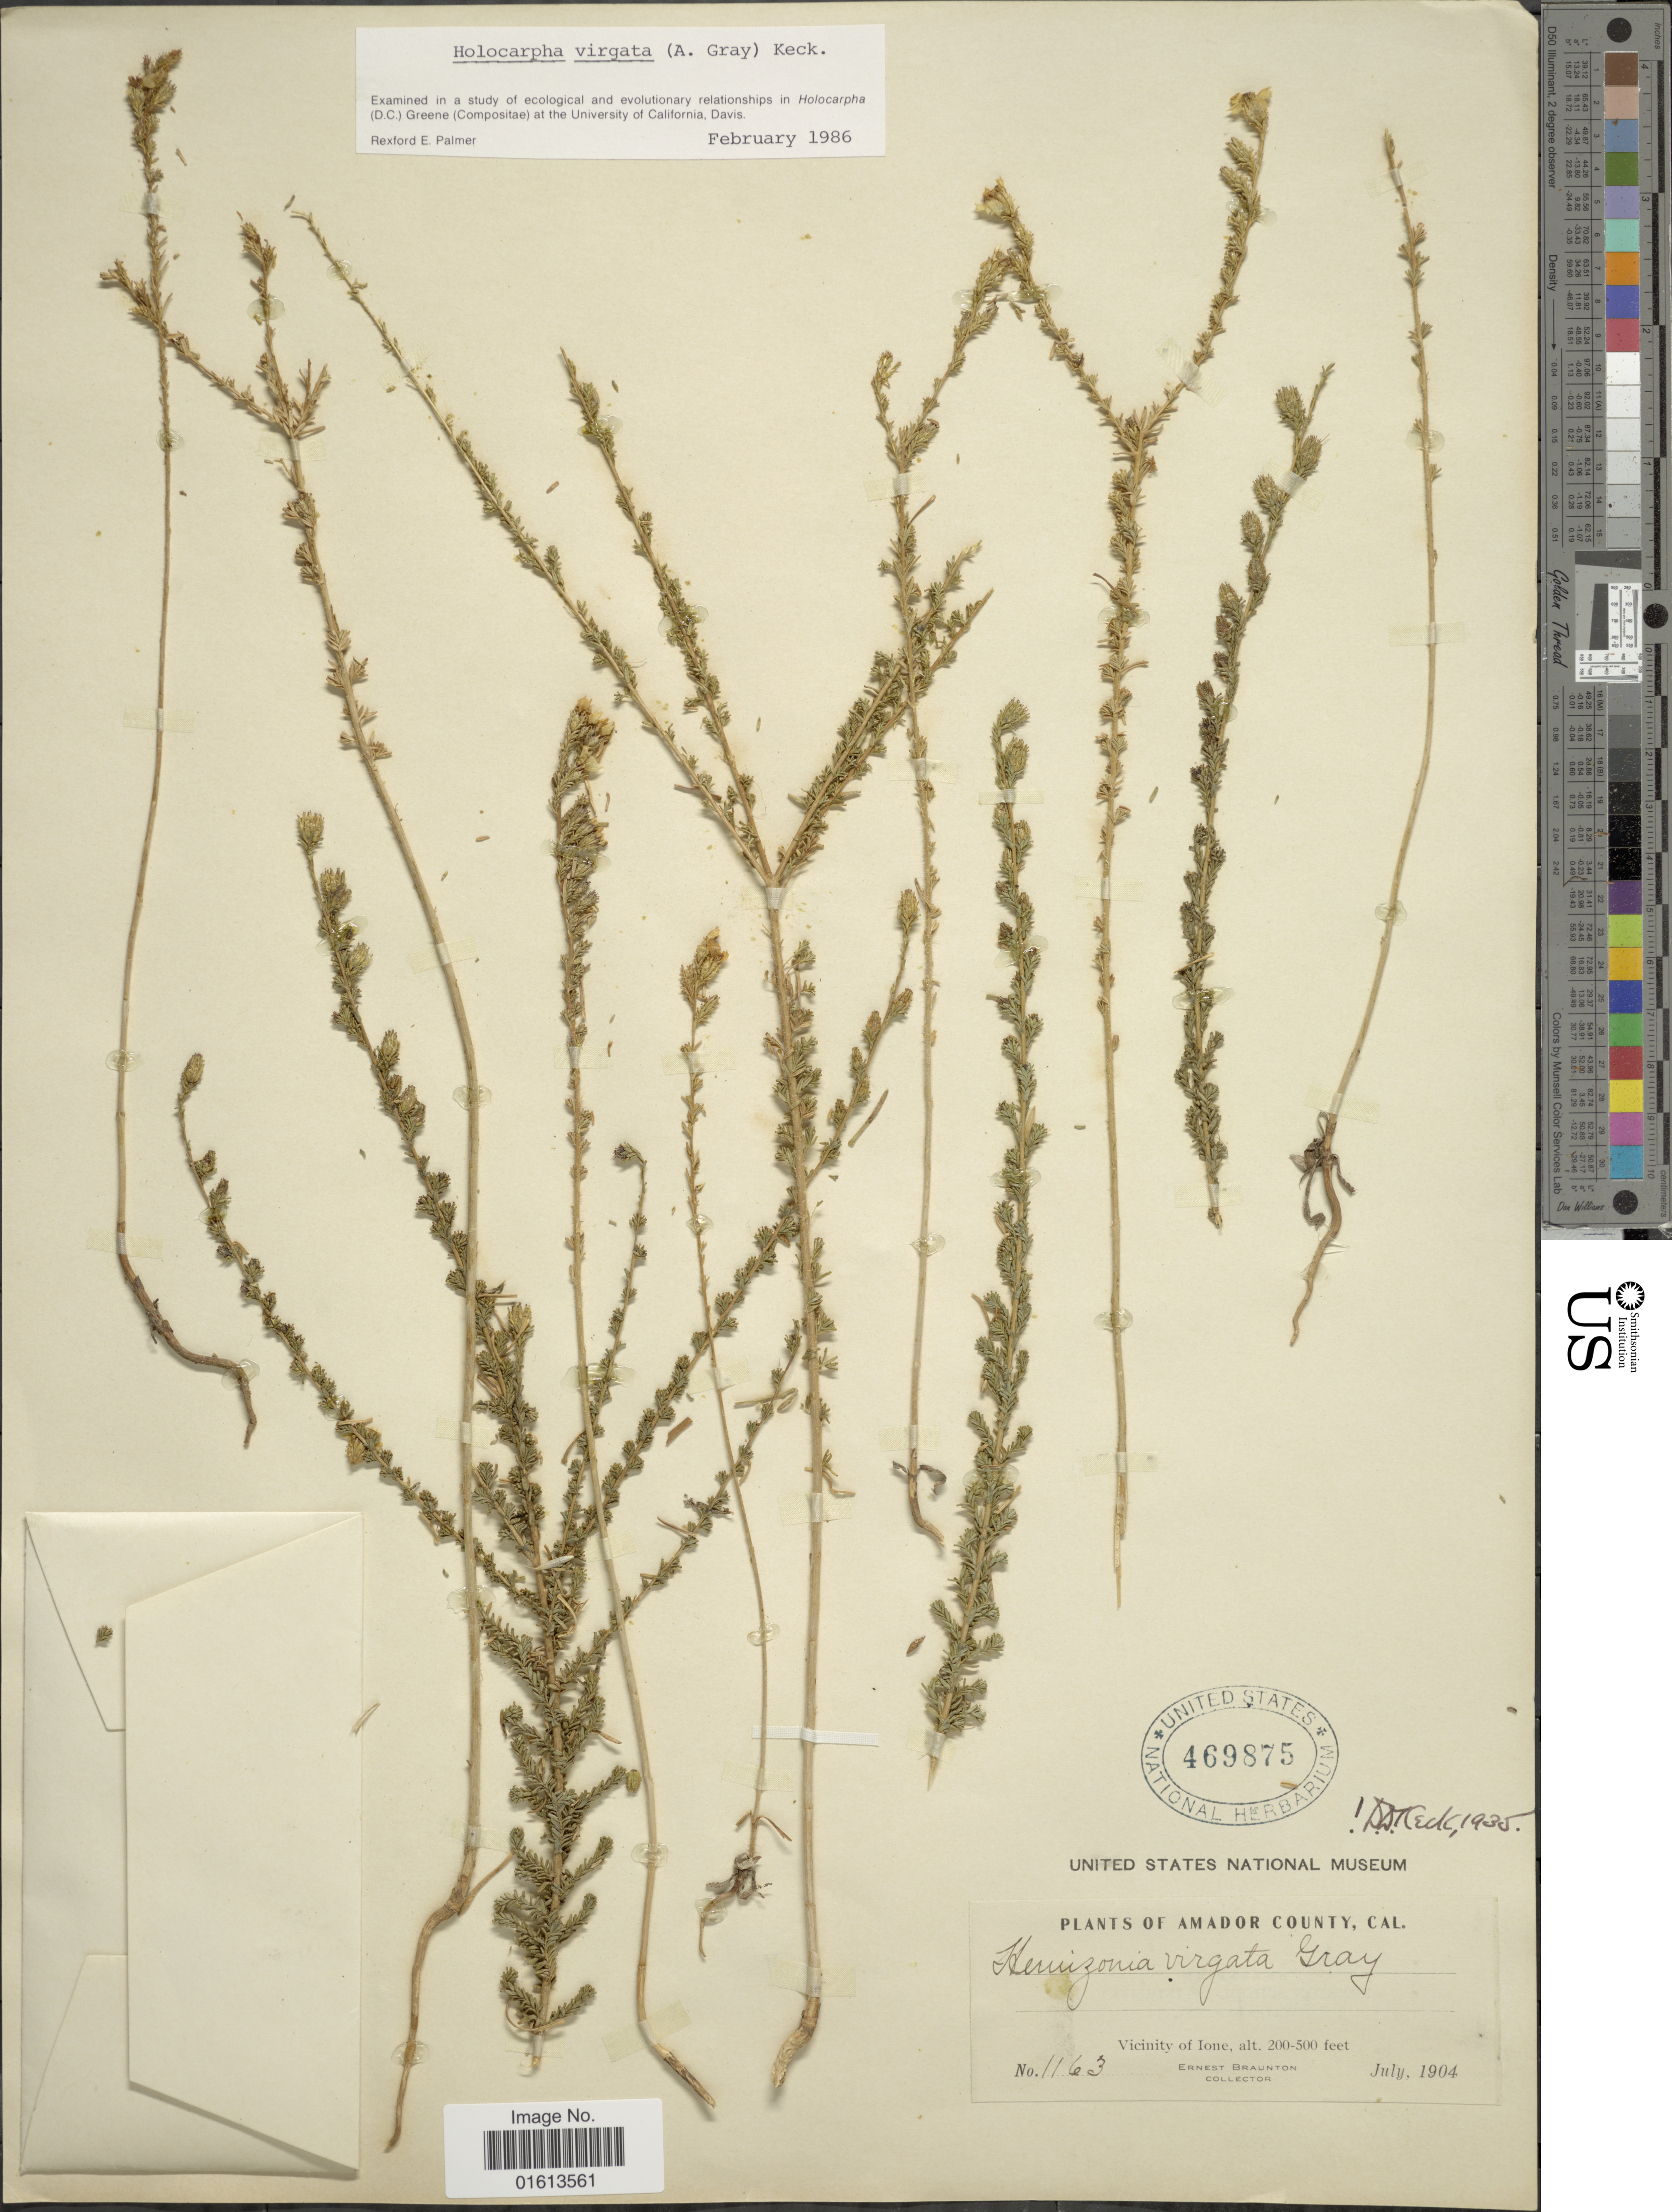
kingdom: Plantae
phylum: Tracheophyta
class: Magnoliopsida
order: Asterales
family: Asteraceae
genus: Holocarpha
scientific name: Holocarpha virgata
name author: (A. Gray) D.D. Keck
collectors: E. Braunton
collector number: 1163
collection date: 1904-07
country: United States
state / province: California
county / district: Amador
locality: Amador County, Cal. Vicinity of Ione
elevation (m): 61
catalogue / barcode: US 469875